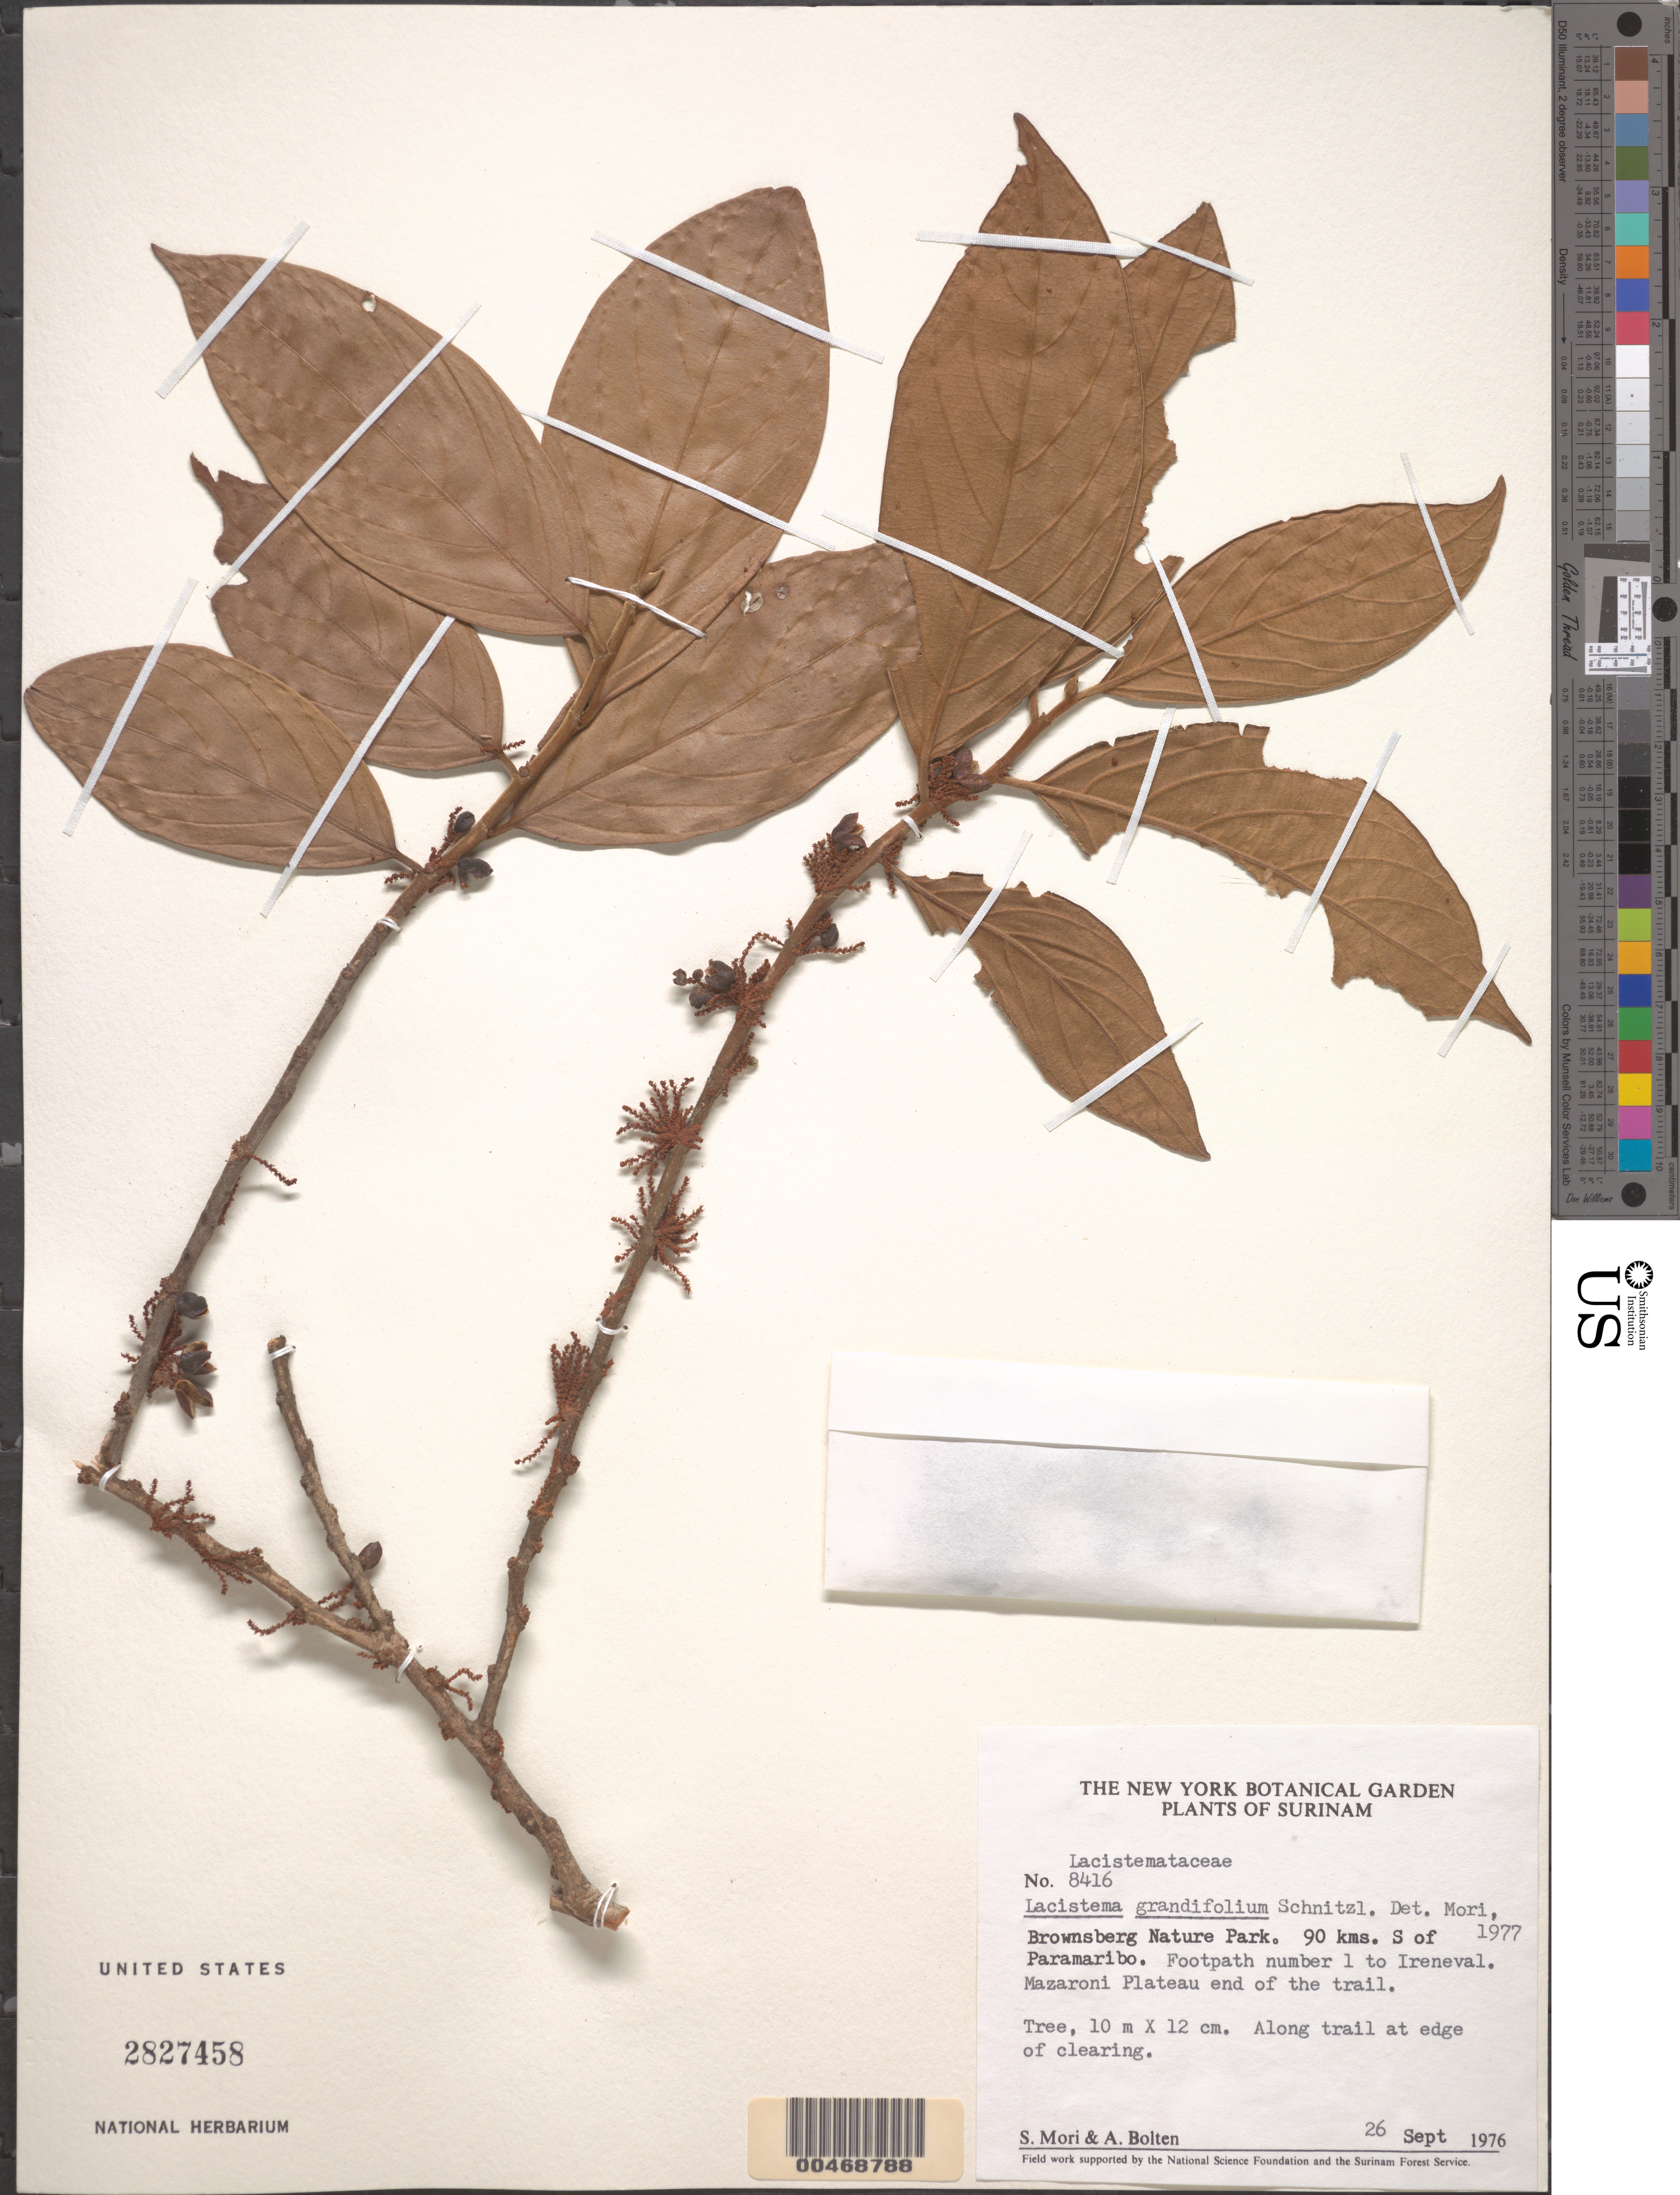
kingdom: Plantae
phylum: Tracheophyta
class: Magnoliopsida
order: Malpighiales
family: Lacistemataceae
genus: Lacistema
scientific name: Lacistema grandifolium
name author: Schnizl.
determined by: Mori, Scott A.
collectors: S. Mori & A. Bolten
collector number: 8416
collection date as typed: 26-Sep-76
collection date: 1976-09-26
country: Suriname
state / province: Brokopondo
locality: Brownsberg Nature Reserve, 90 km S of Paramaribo, trail to Ireneval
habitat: Trail at edge of clearing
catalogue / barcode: US 2827458